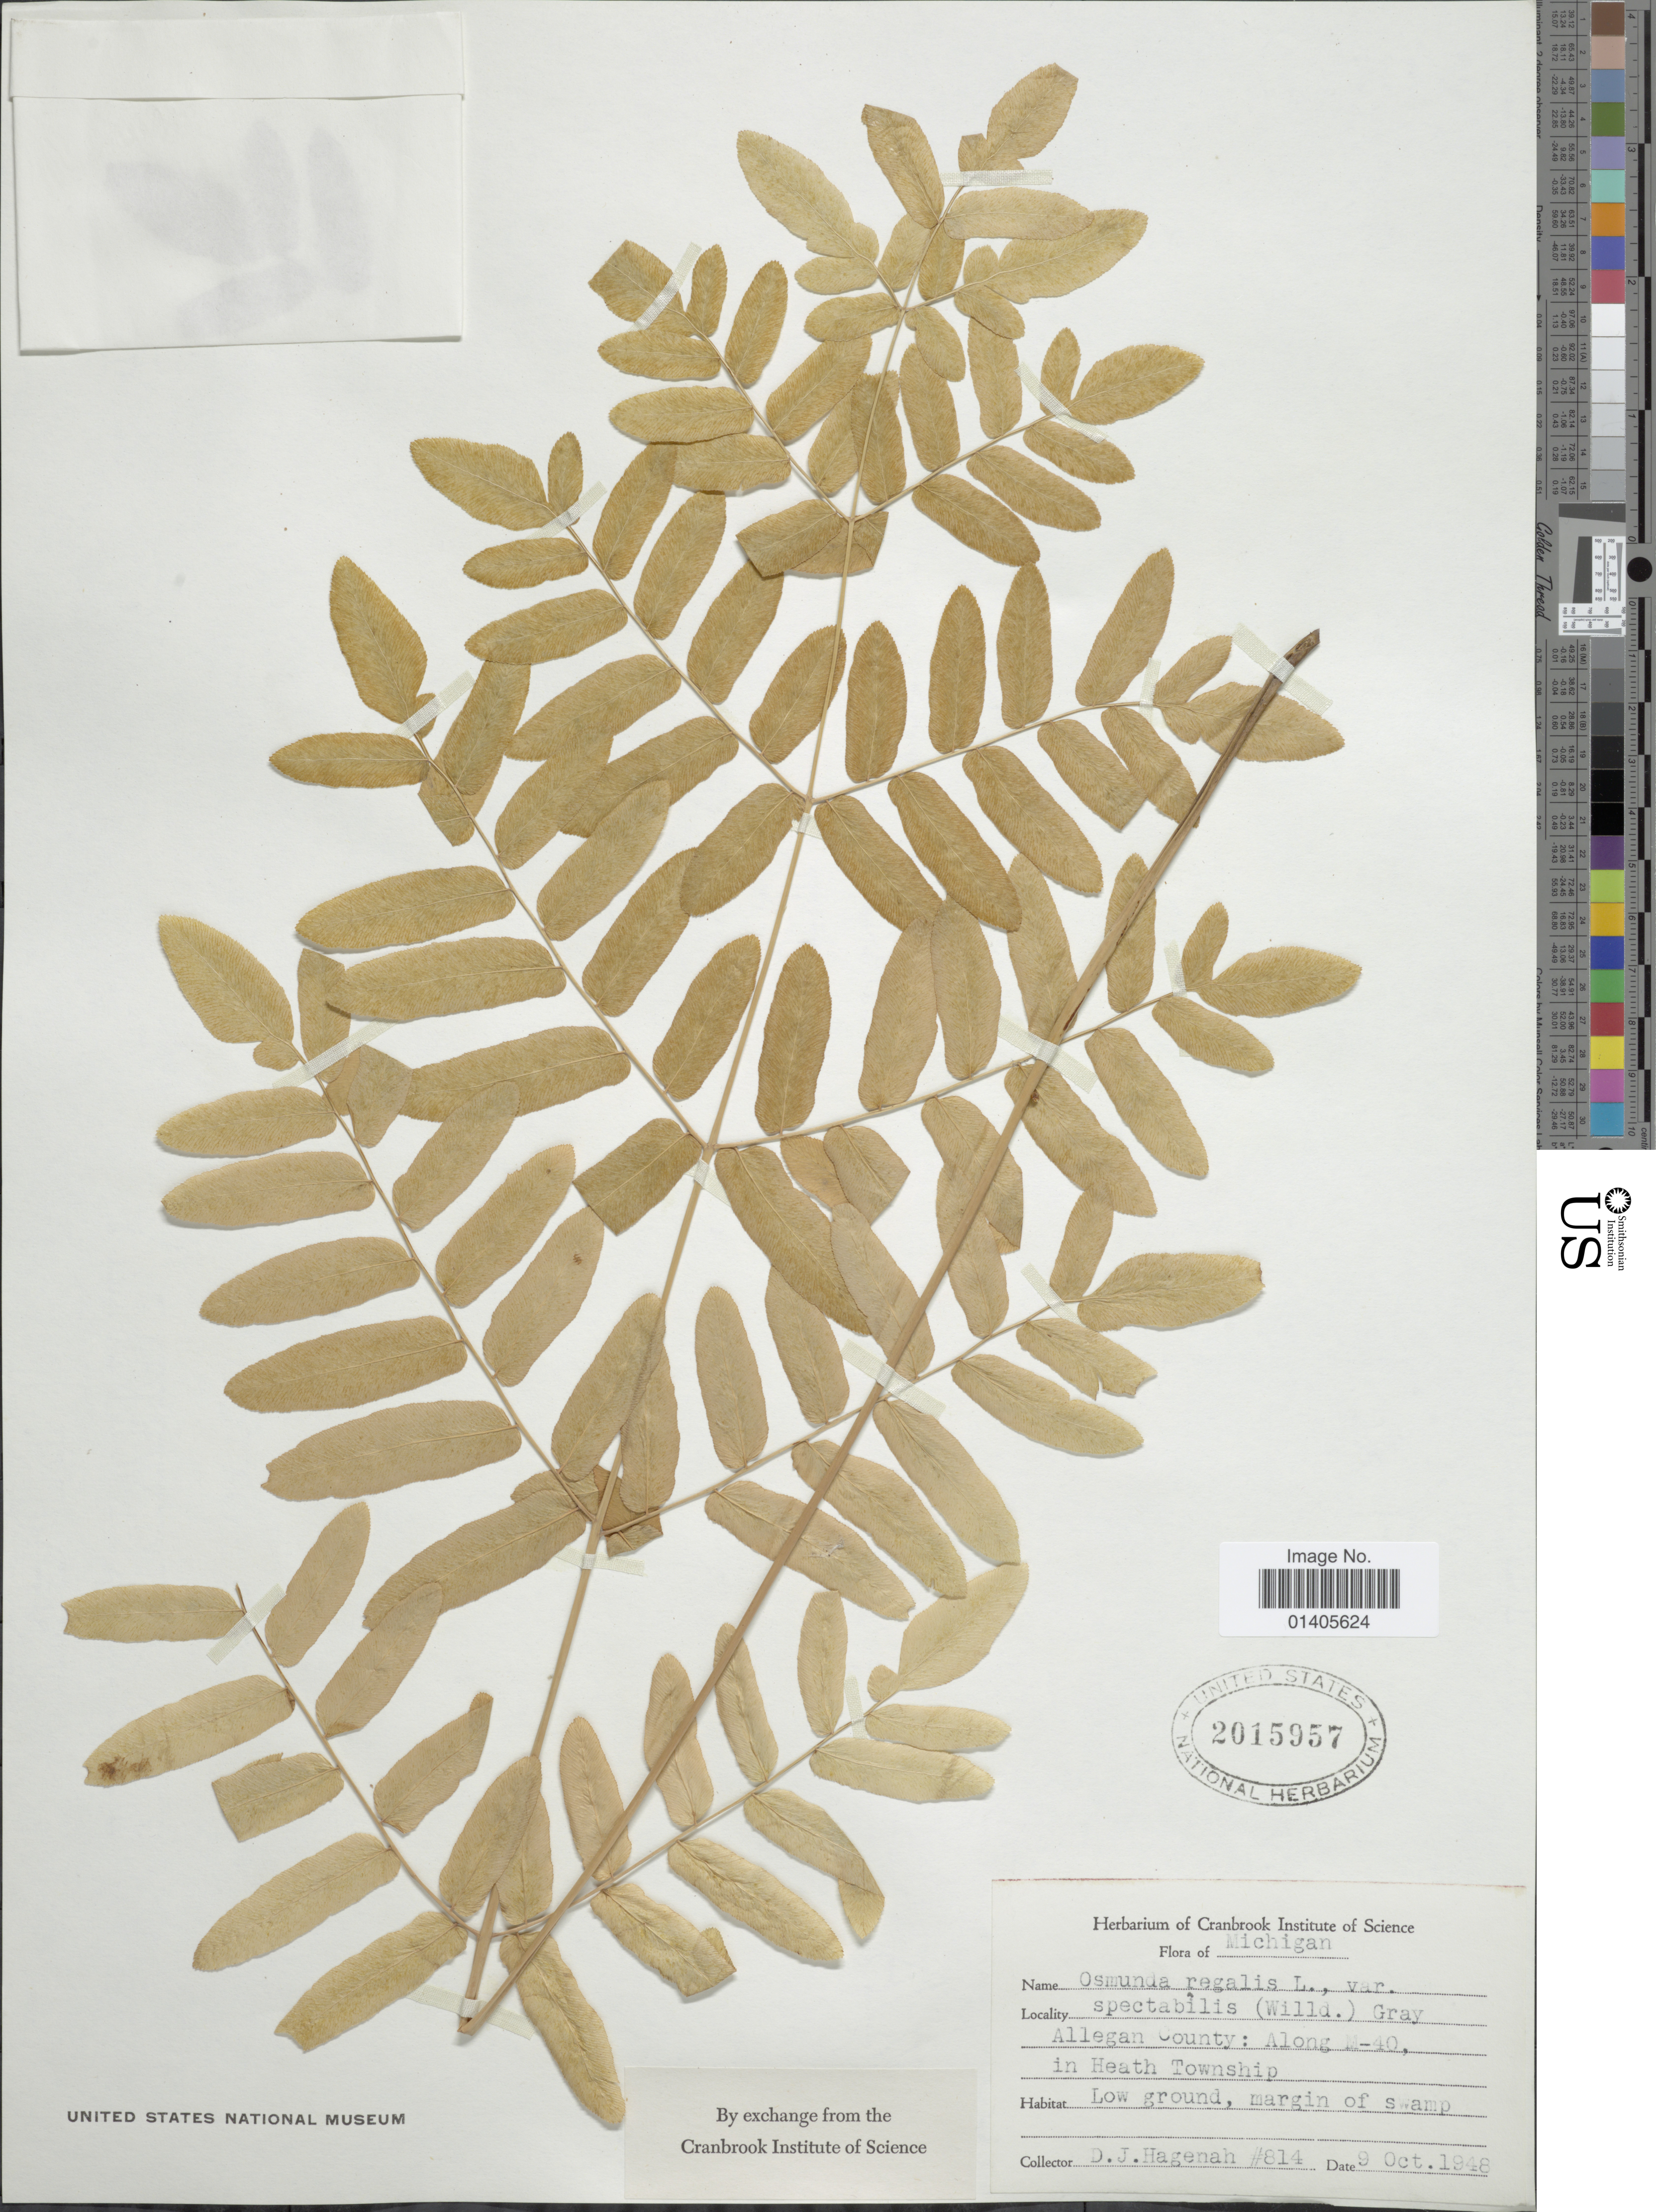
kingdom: Plantae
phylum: Tracheophyta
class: Polypodiopsida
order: Osmundales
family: Osmundaceae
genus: Osmunda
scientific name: Osmunda regalis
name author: L.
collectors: D. Hagenah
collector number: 814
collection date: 1948-10-09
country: United States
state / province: Michigan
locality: Allegan County: Along M-40, in Heath Township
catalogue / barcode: US 2015957